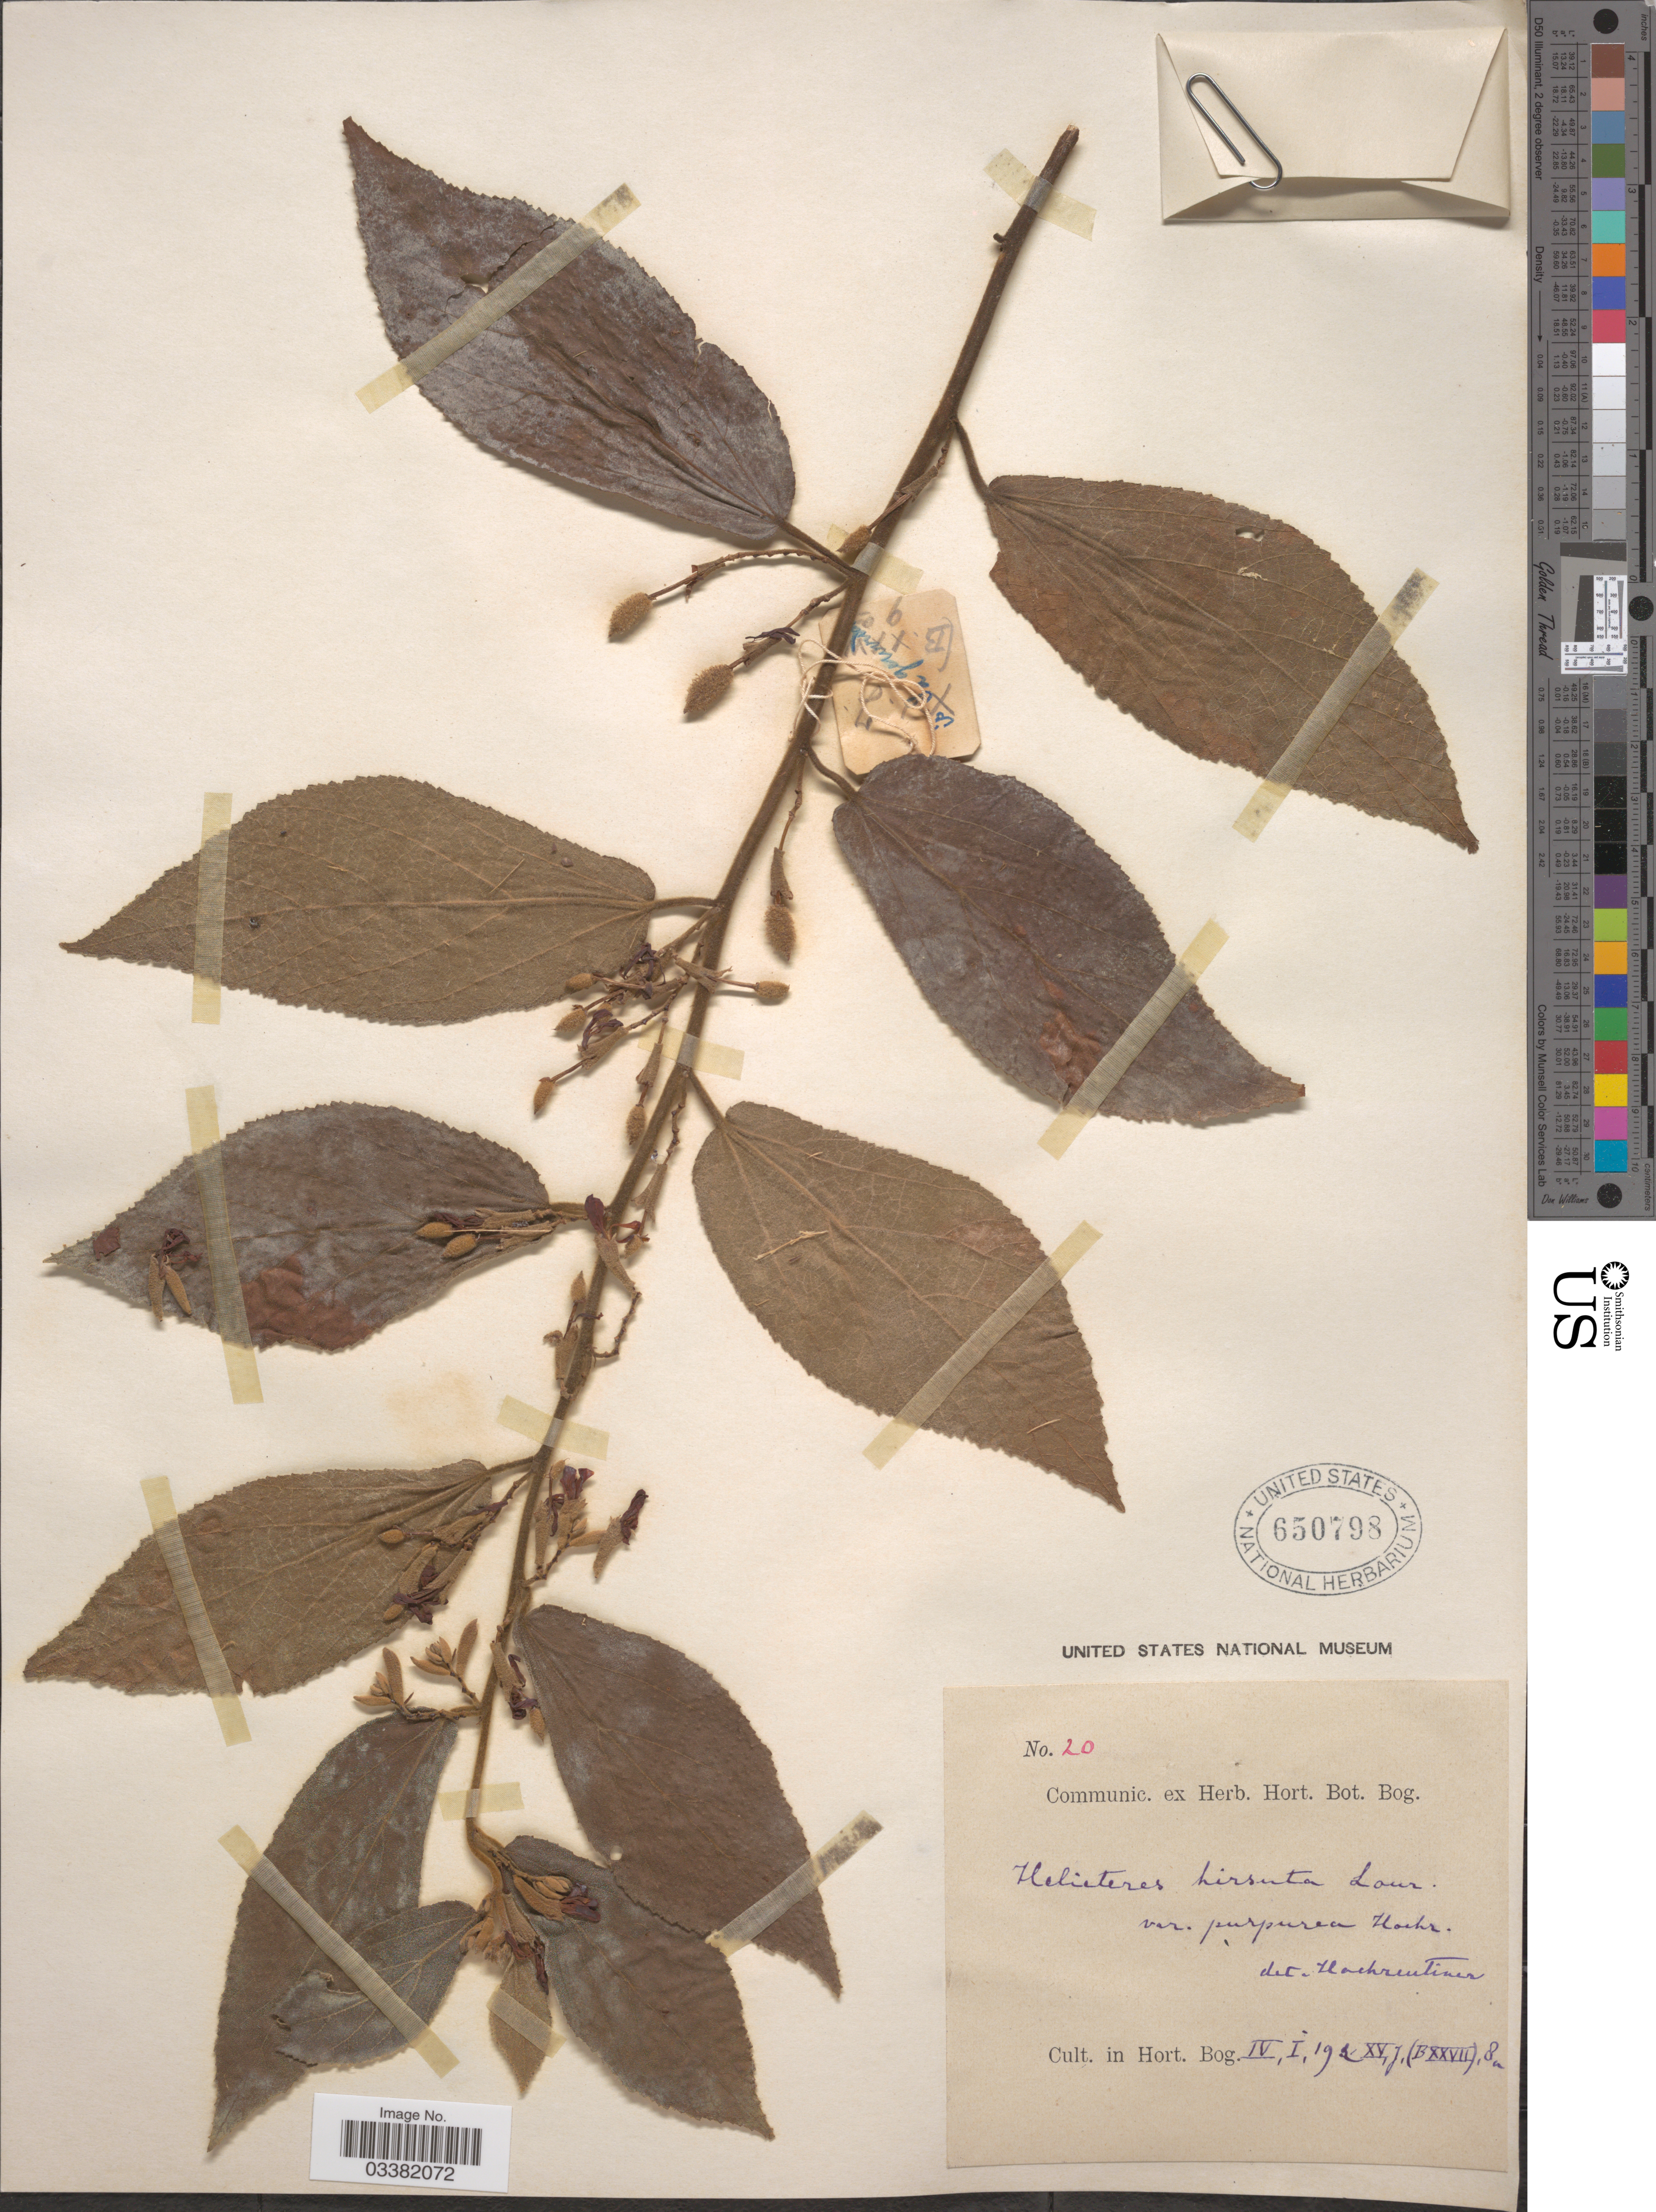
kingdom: Plantae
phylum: Tracheophyta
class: Magnoliopsida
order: Malvales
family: Malvaceae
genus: Helicteres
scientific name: Helicteres hirsuta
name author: Lour.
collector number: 20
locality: Cult. Hort. Bog. IV, I, 19 2 [interpreted] - XV, J, (BXXVII), 8m [interpreted]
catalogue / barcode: US 650798